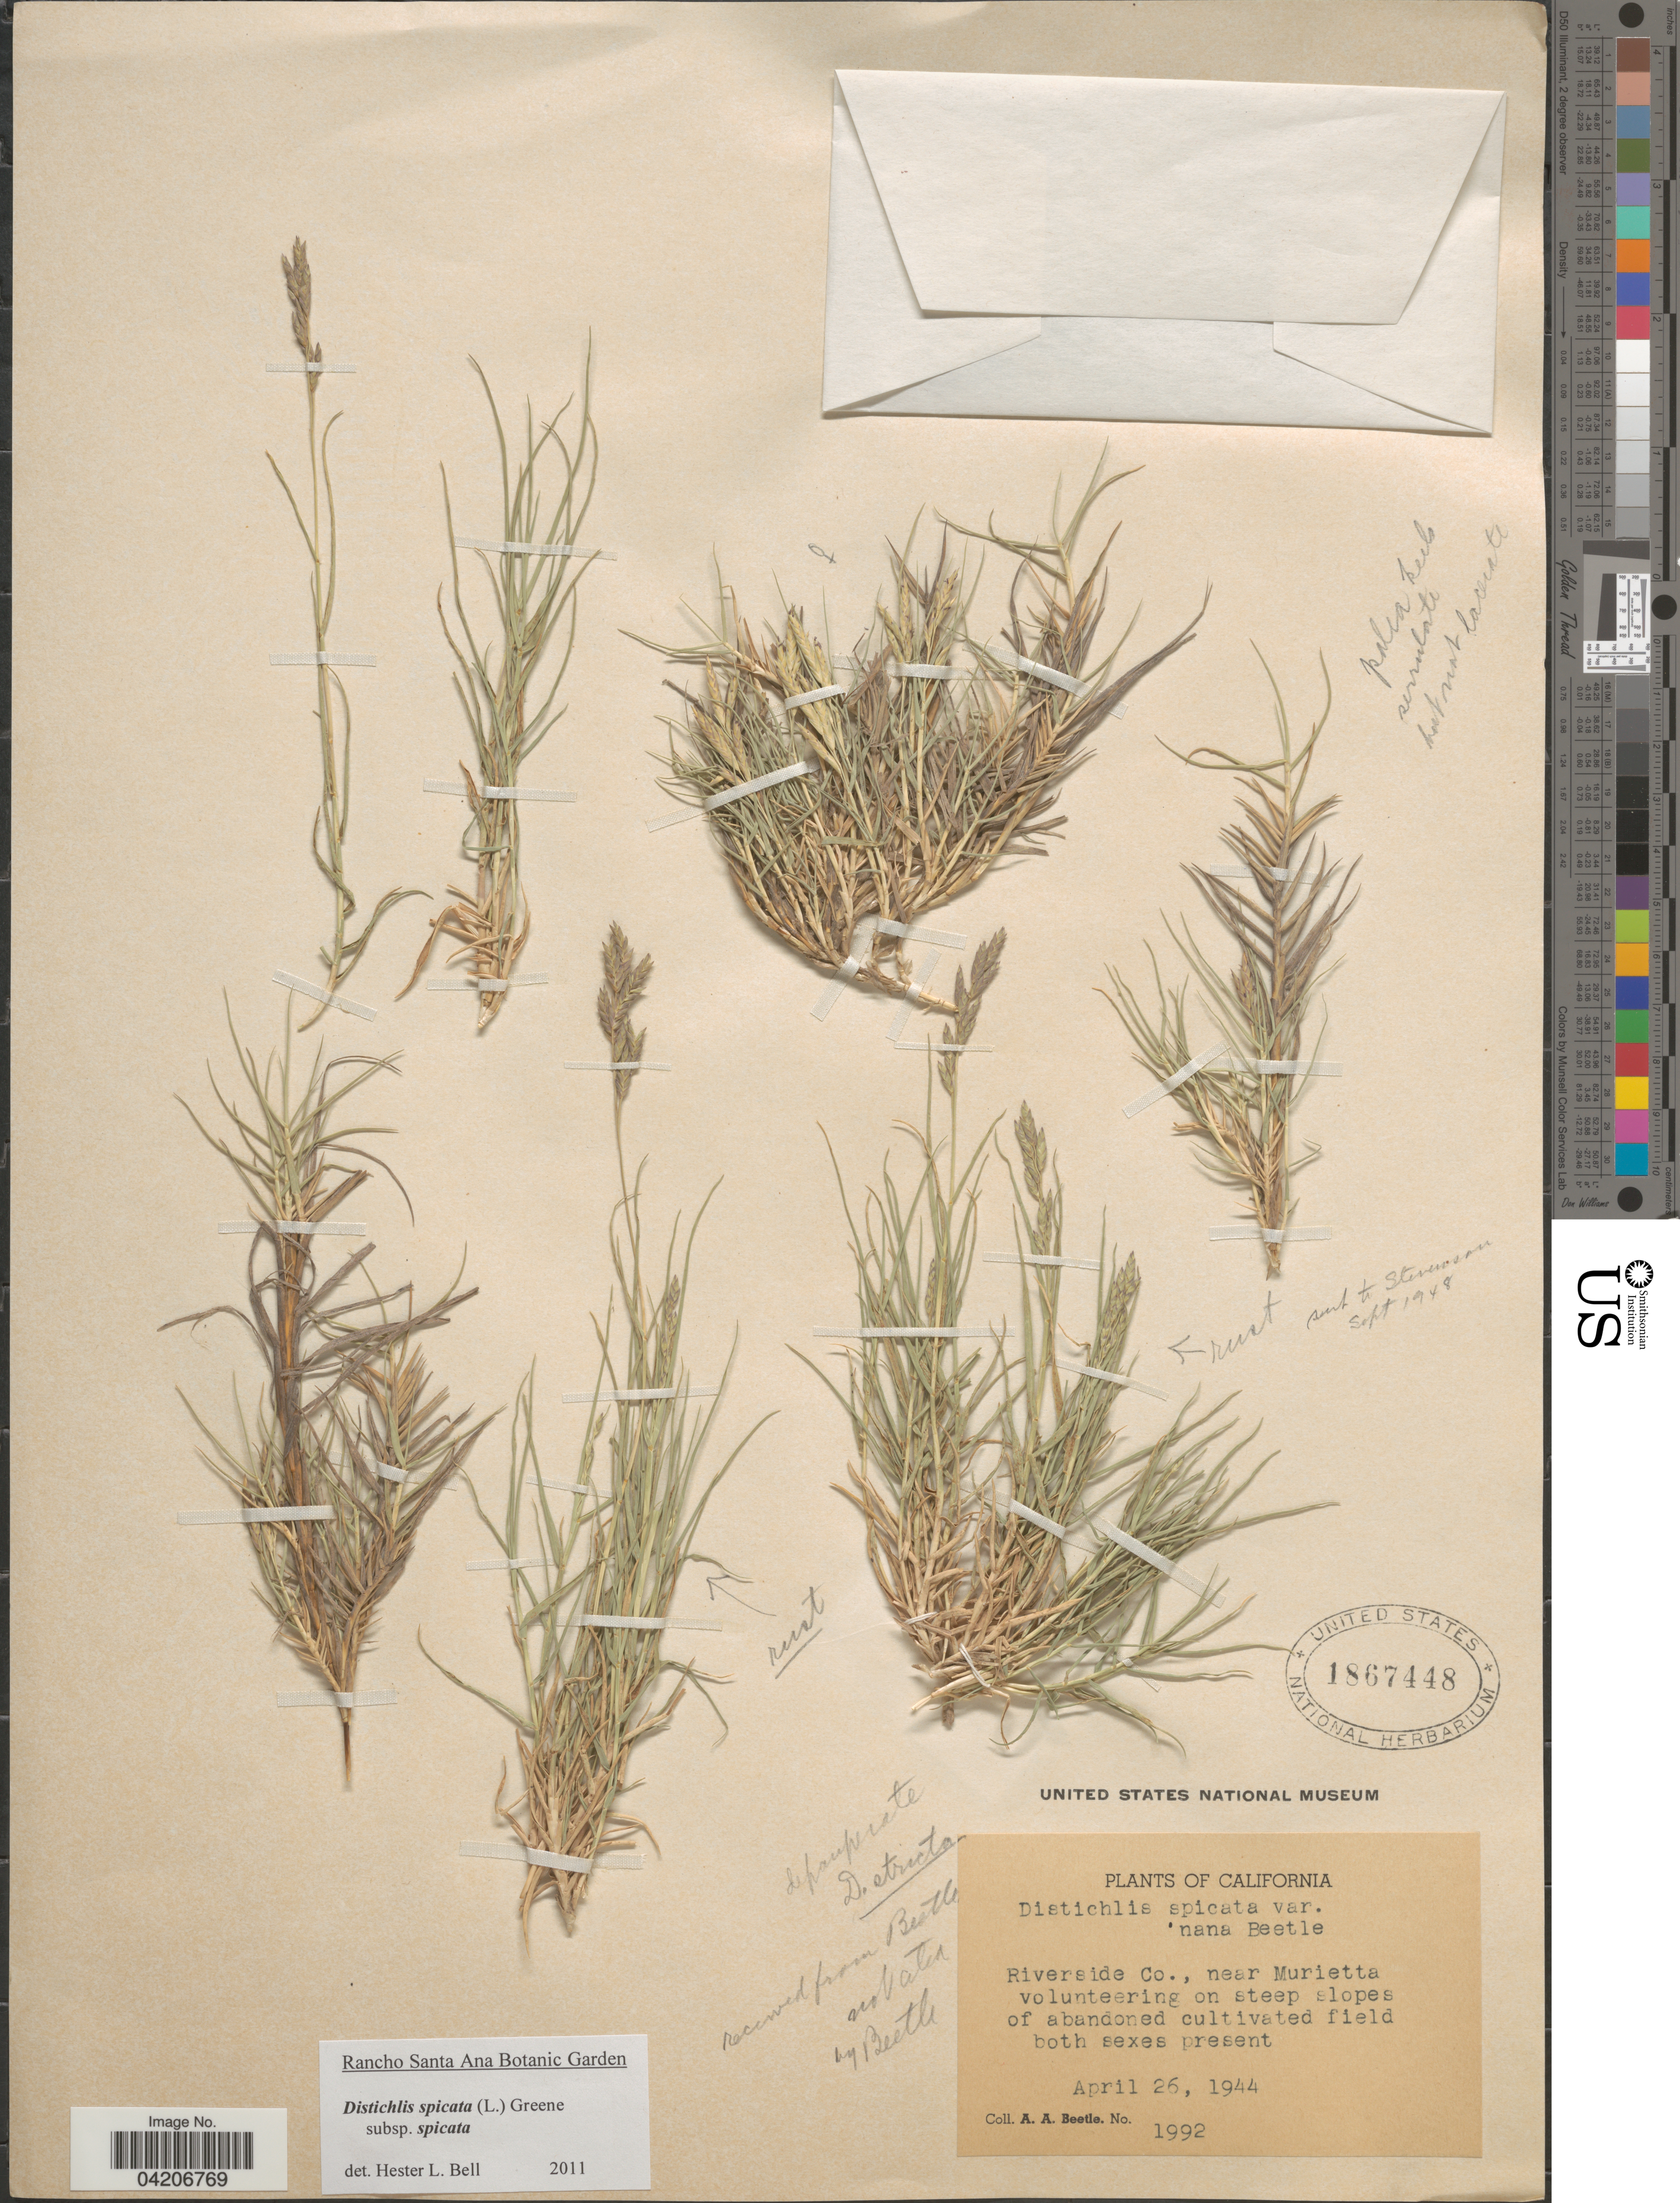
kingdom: Plantae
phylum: Tracheophyta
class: Liliopsida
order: Poales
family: Poaceae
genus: Distichlis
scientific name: Distichlis spicata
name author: (L.) Greene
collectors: A. A. Beetle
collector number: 1992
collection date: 1944-04-26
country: United States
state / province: California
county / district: Riverside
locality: Riverside Co., near Murietta.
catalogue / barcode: US 1867448